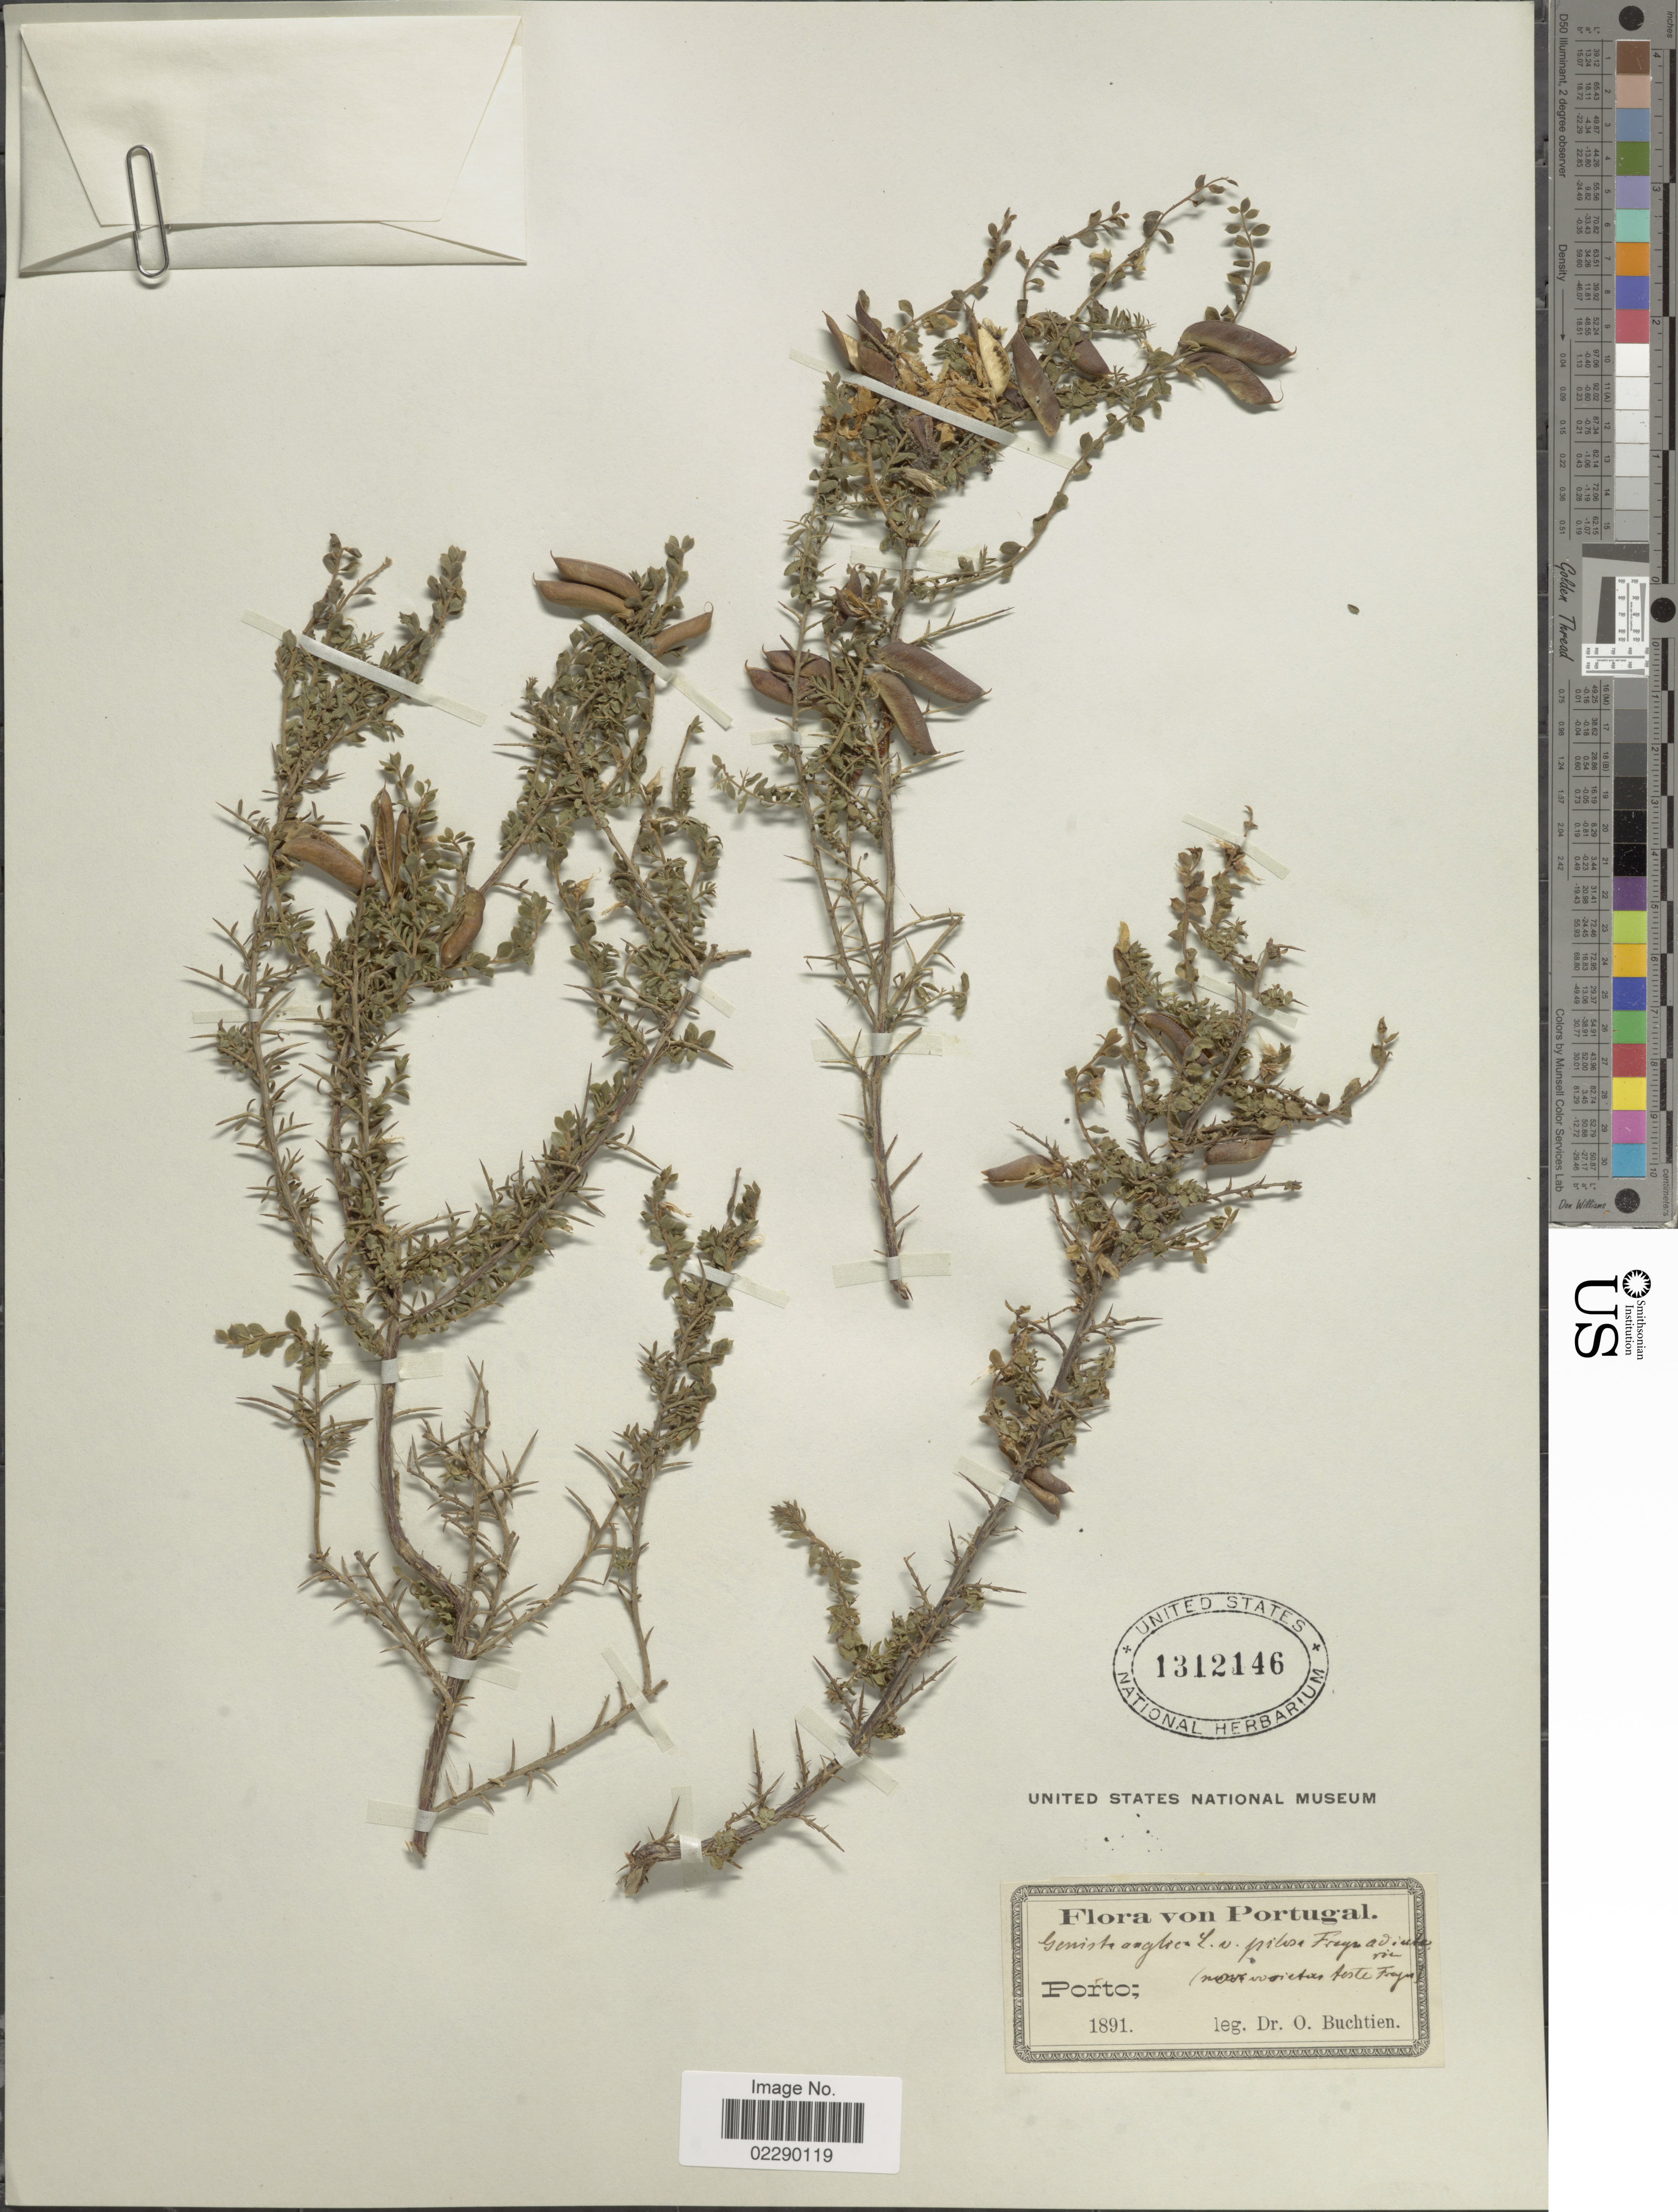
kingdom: Plantae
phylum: Tracheophyta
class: Magnoliopsida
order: Fabales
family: Fabaceae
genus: Genista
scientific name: Genista anglica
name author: L.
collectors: O. Buchtien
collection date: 1891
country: Portugal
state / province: Porto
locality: Porto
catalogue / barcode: US 1312146